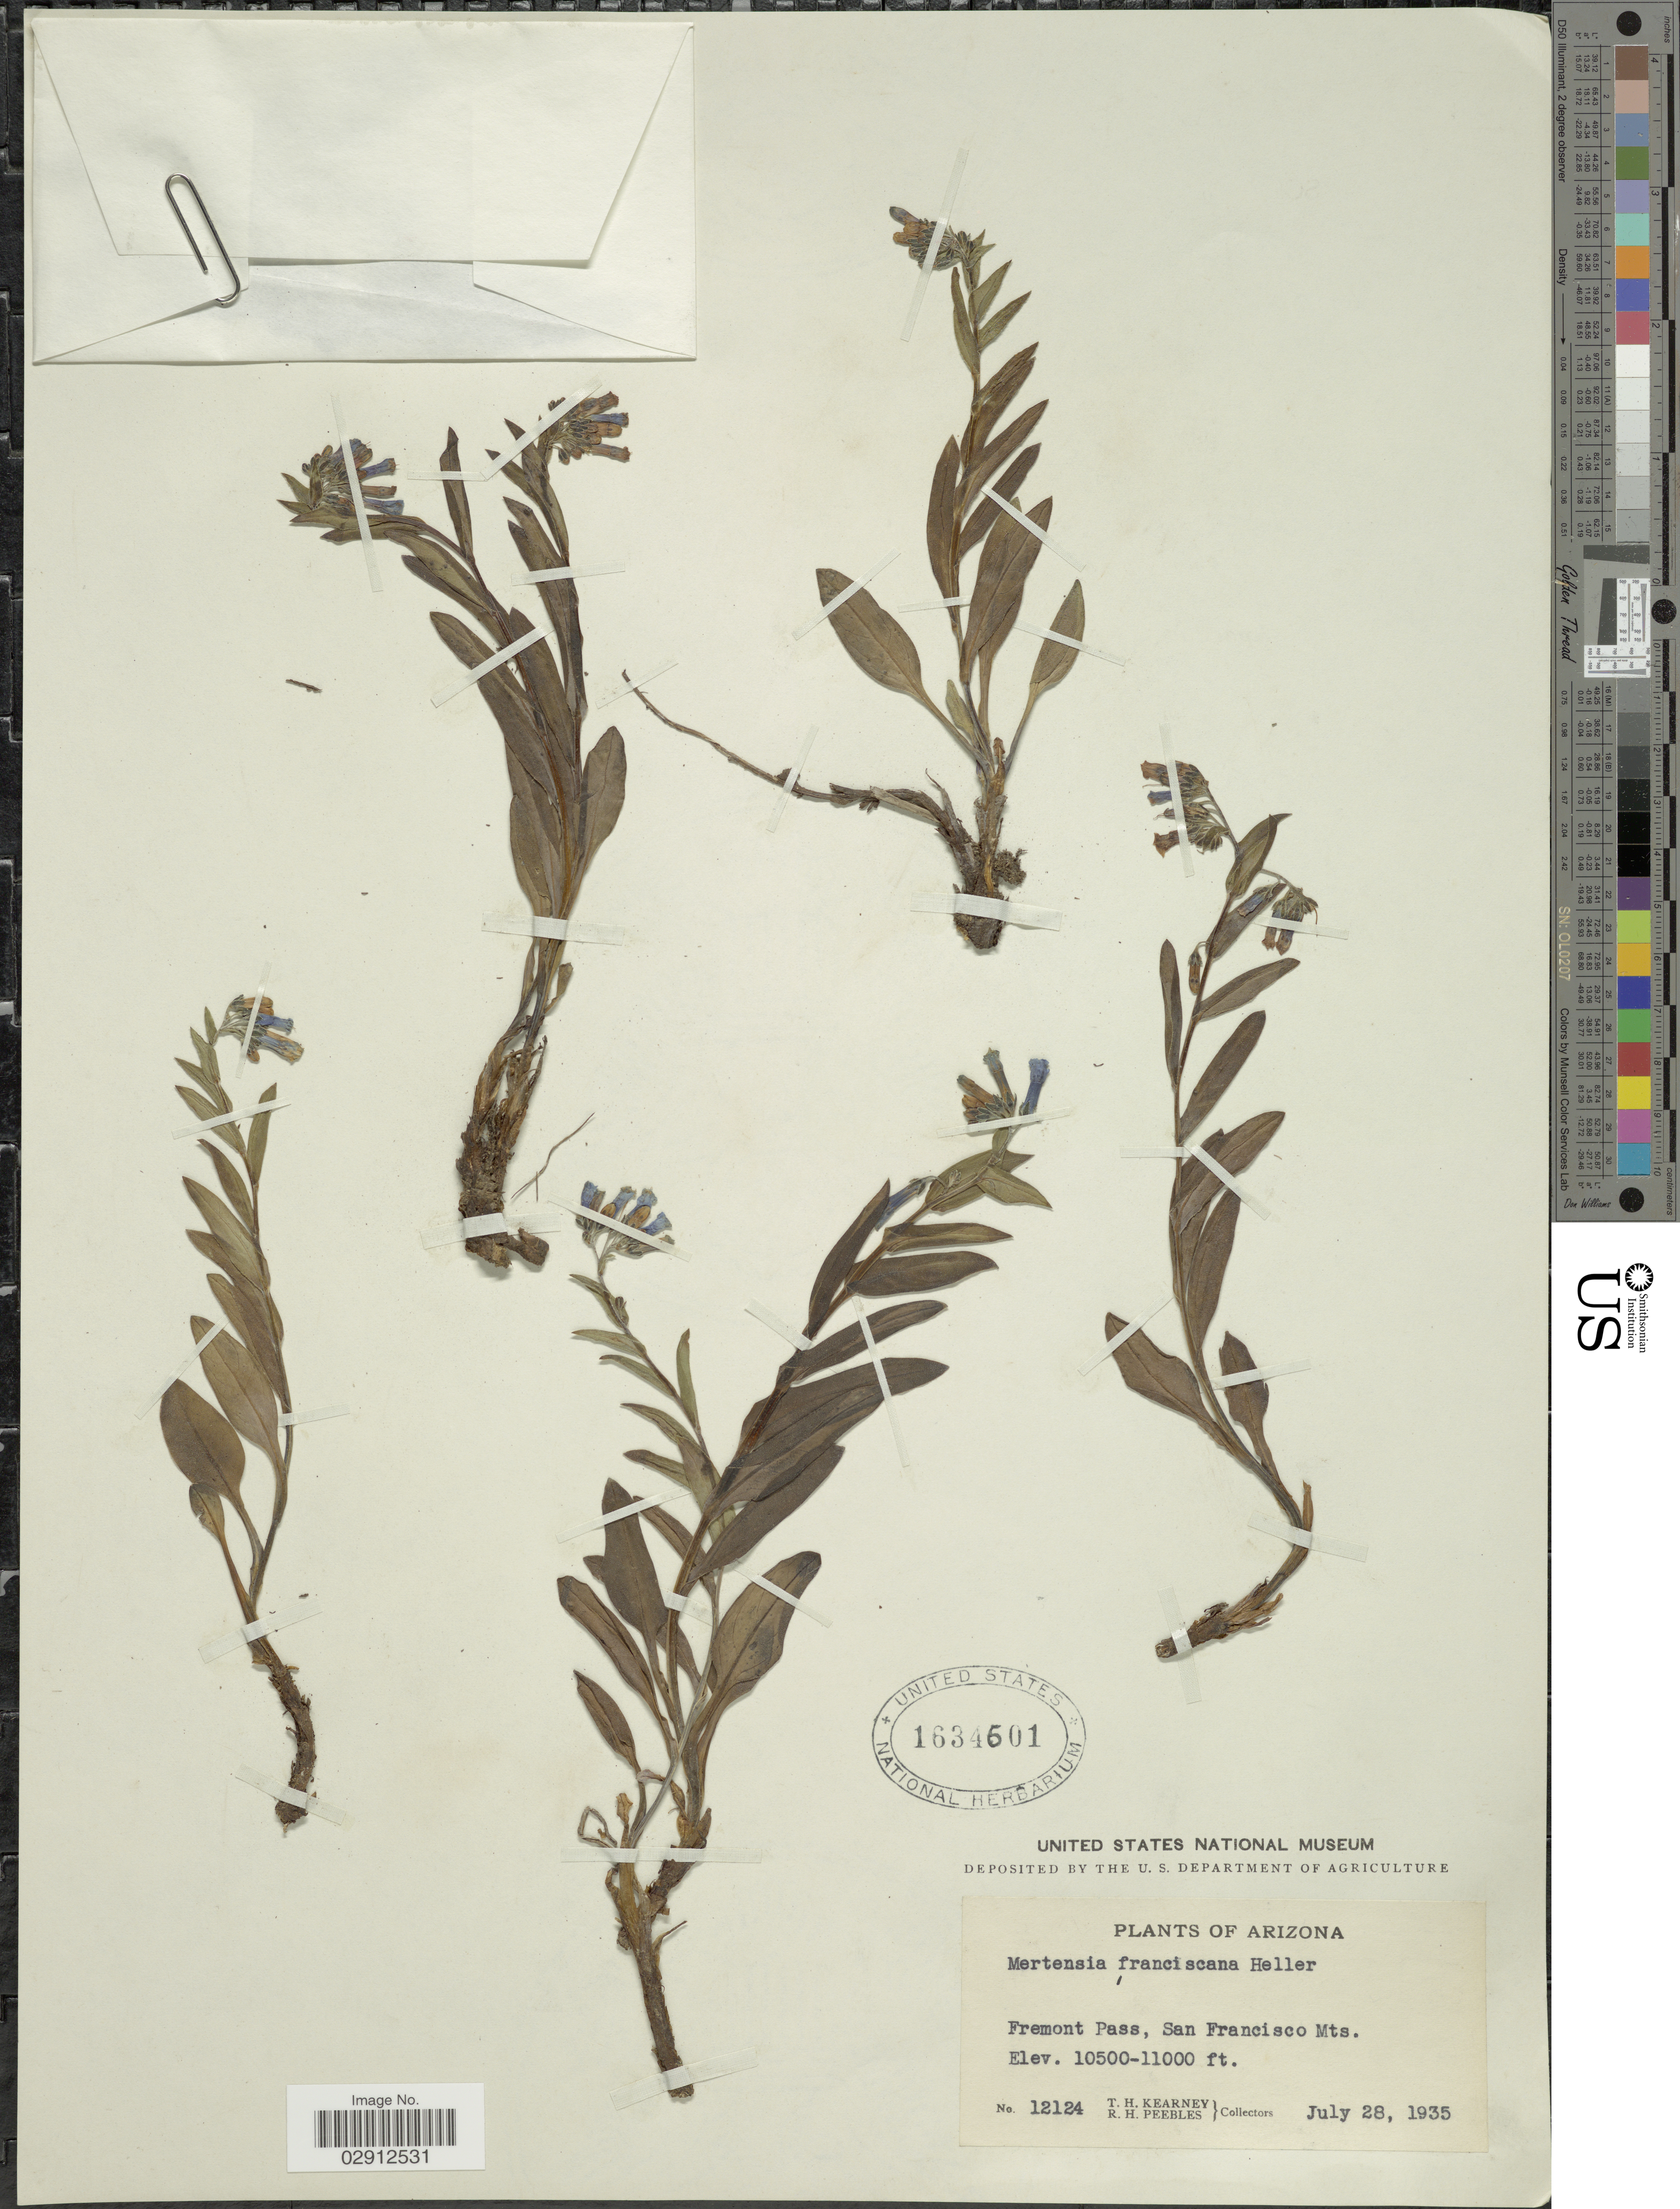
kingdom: Plantae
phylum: Tracheophyta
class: Magnoliopsida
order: Boraginales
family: Boraginaceae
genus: Mertensia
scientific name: Mertensia franciscana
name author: A. Heller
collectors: T. H. Kearney & R. H. Peebles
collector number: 12124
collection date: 1935-07-28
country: United States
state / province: Arizona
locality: Fremont Pass, San Francisco Mts.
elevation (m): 3200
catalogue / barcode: US 1634601